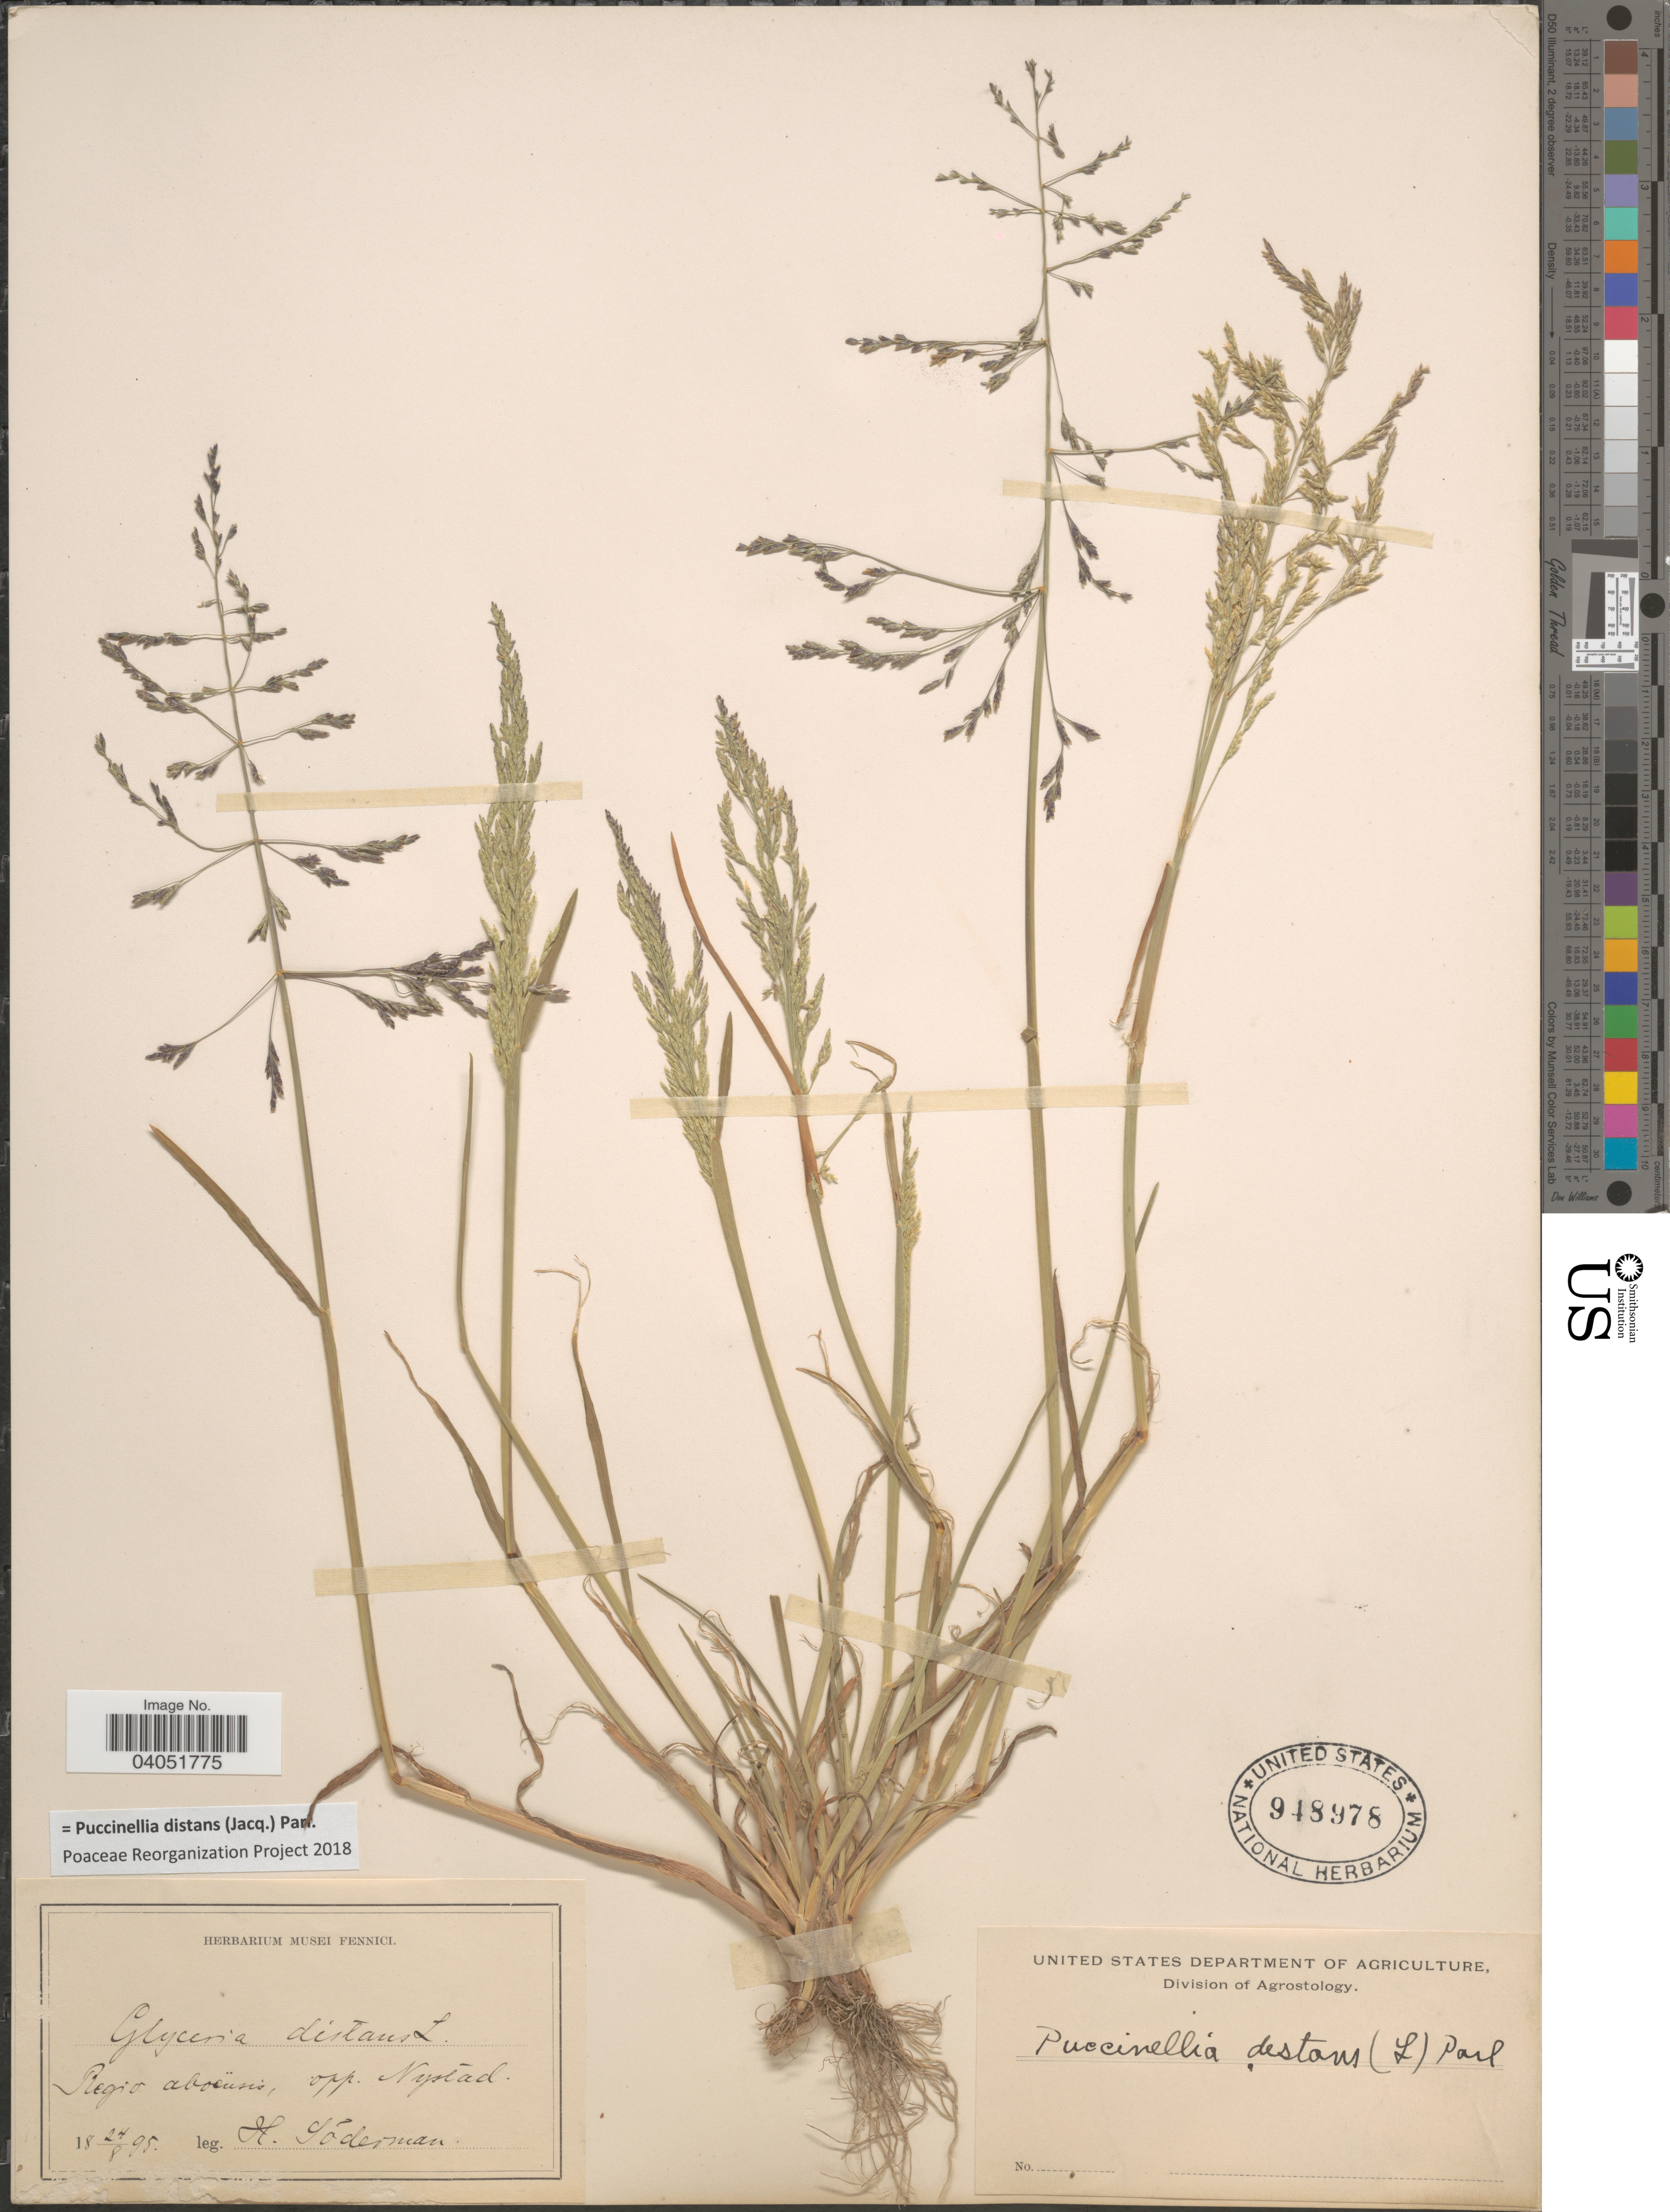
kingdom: Plantae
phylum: Tracheophyta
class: Liliopsida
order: Poales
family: Poaceae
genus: Puccinellia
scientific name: Puccinellia distans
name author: (Jacq.) Parl.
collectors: H. Soderman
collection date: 1895-08-24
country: Finland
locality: Regio aboënsis, opp. Nystad.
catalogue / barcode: US 948978